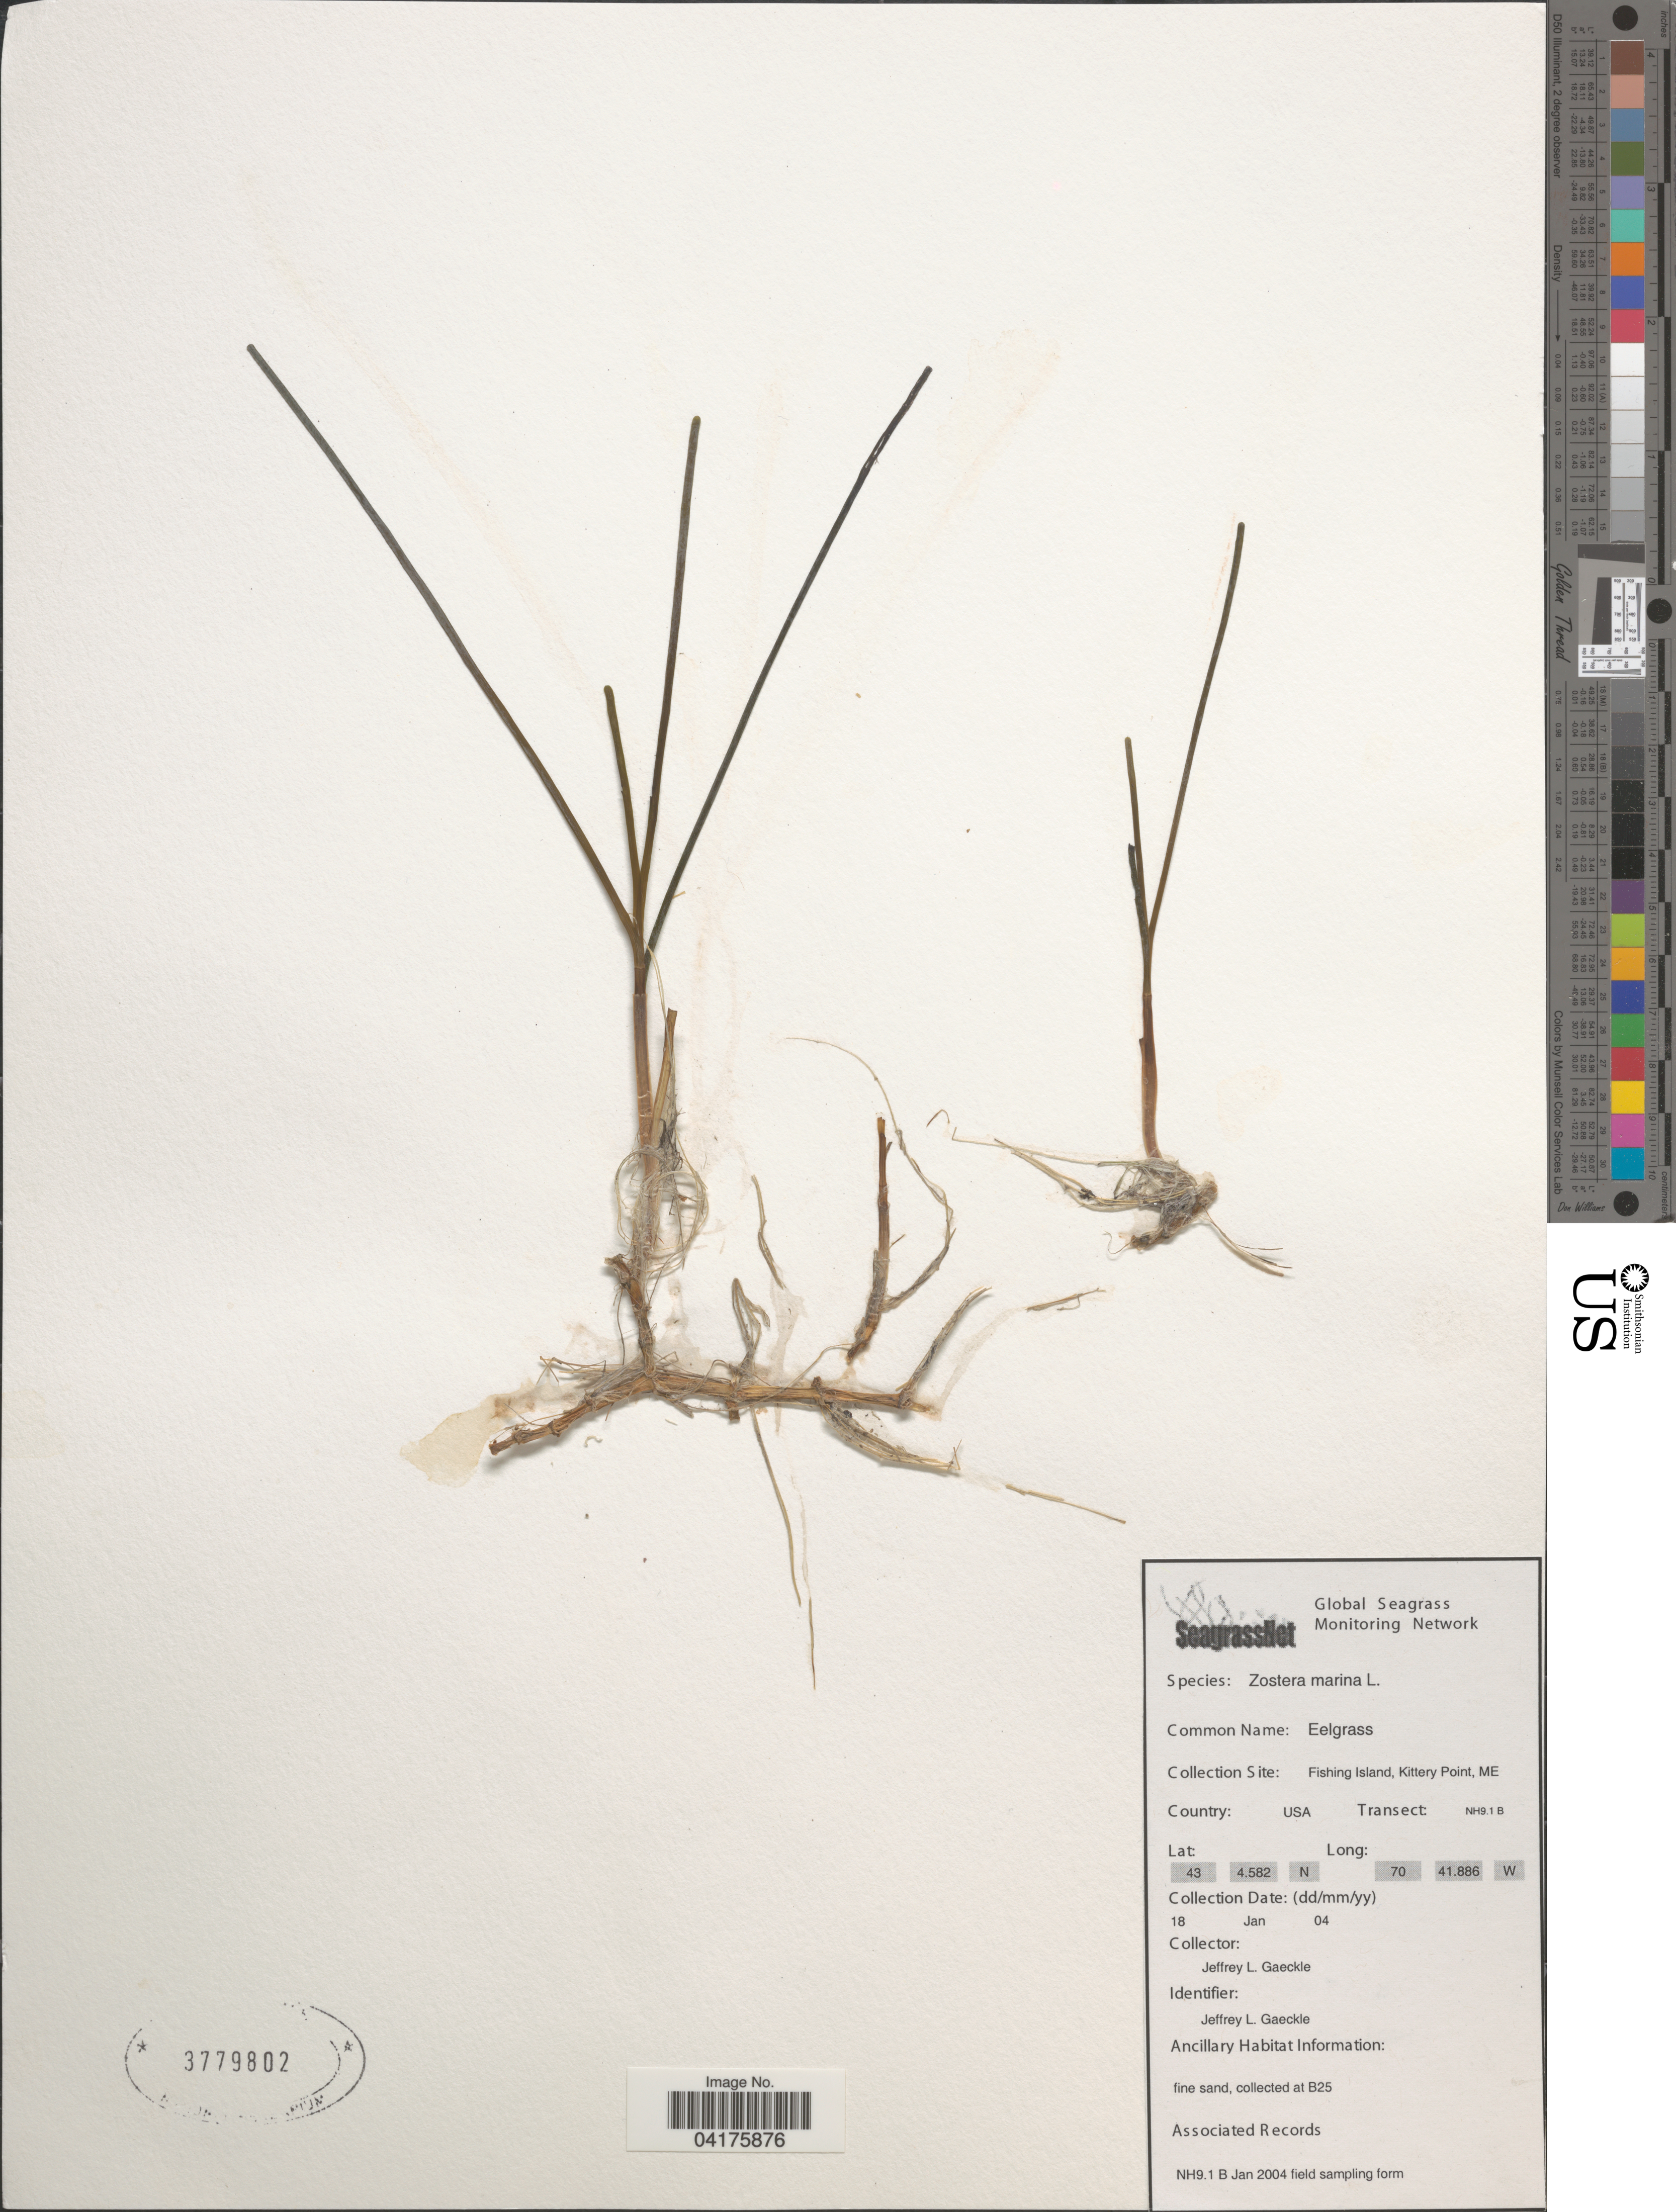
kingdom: Plantae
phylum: Tracheophyta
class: Liliopsida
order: Alismatales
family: Zosteraceae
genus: Zostera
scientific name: Zostera marina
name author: L.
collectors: J. Gaeckle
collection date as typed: Transcribed d/m/y: 18/1/4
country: United States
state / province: Maine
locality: Fishing Island, Kittery Point.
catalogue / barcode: US 3779802